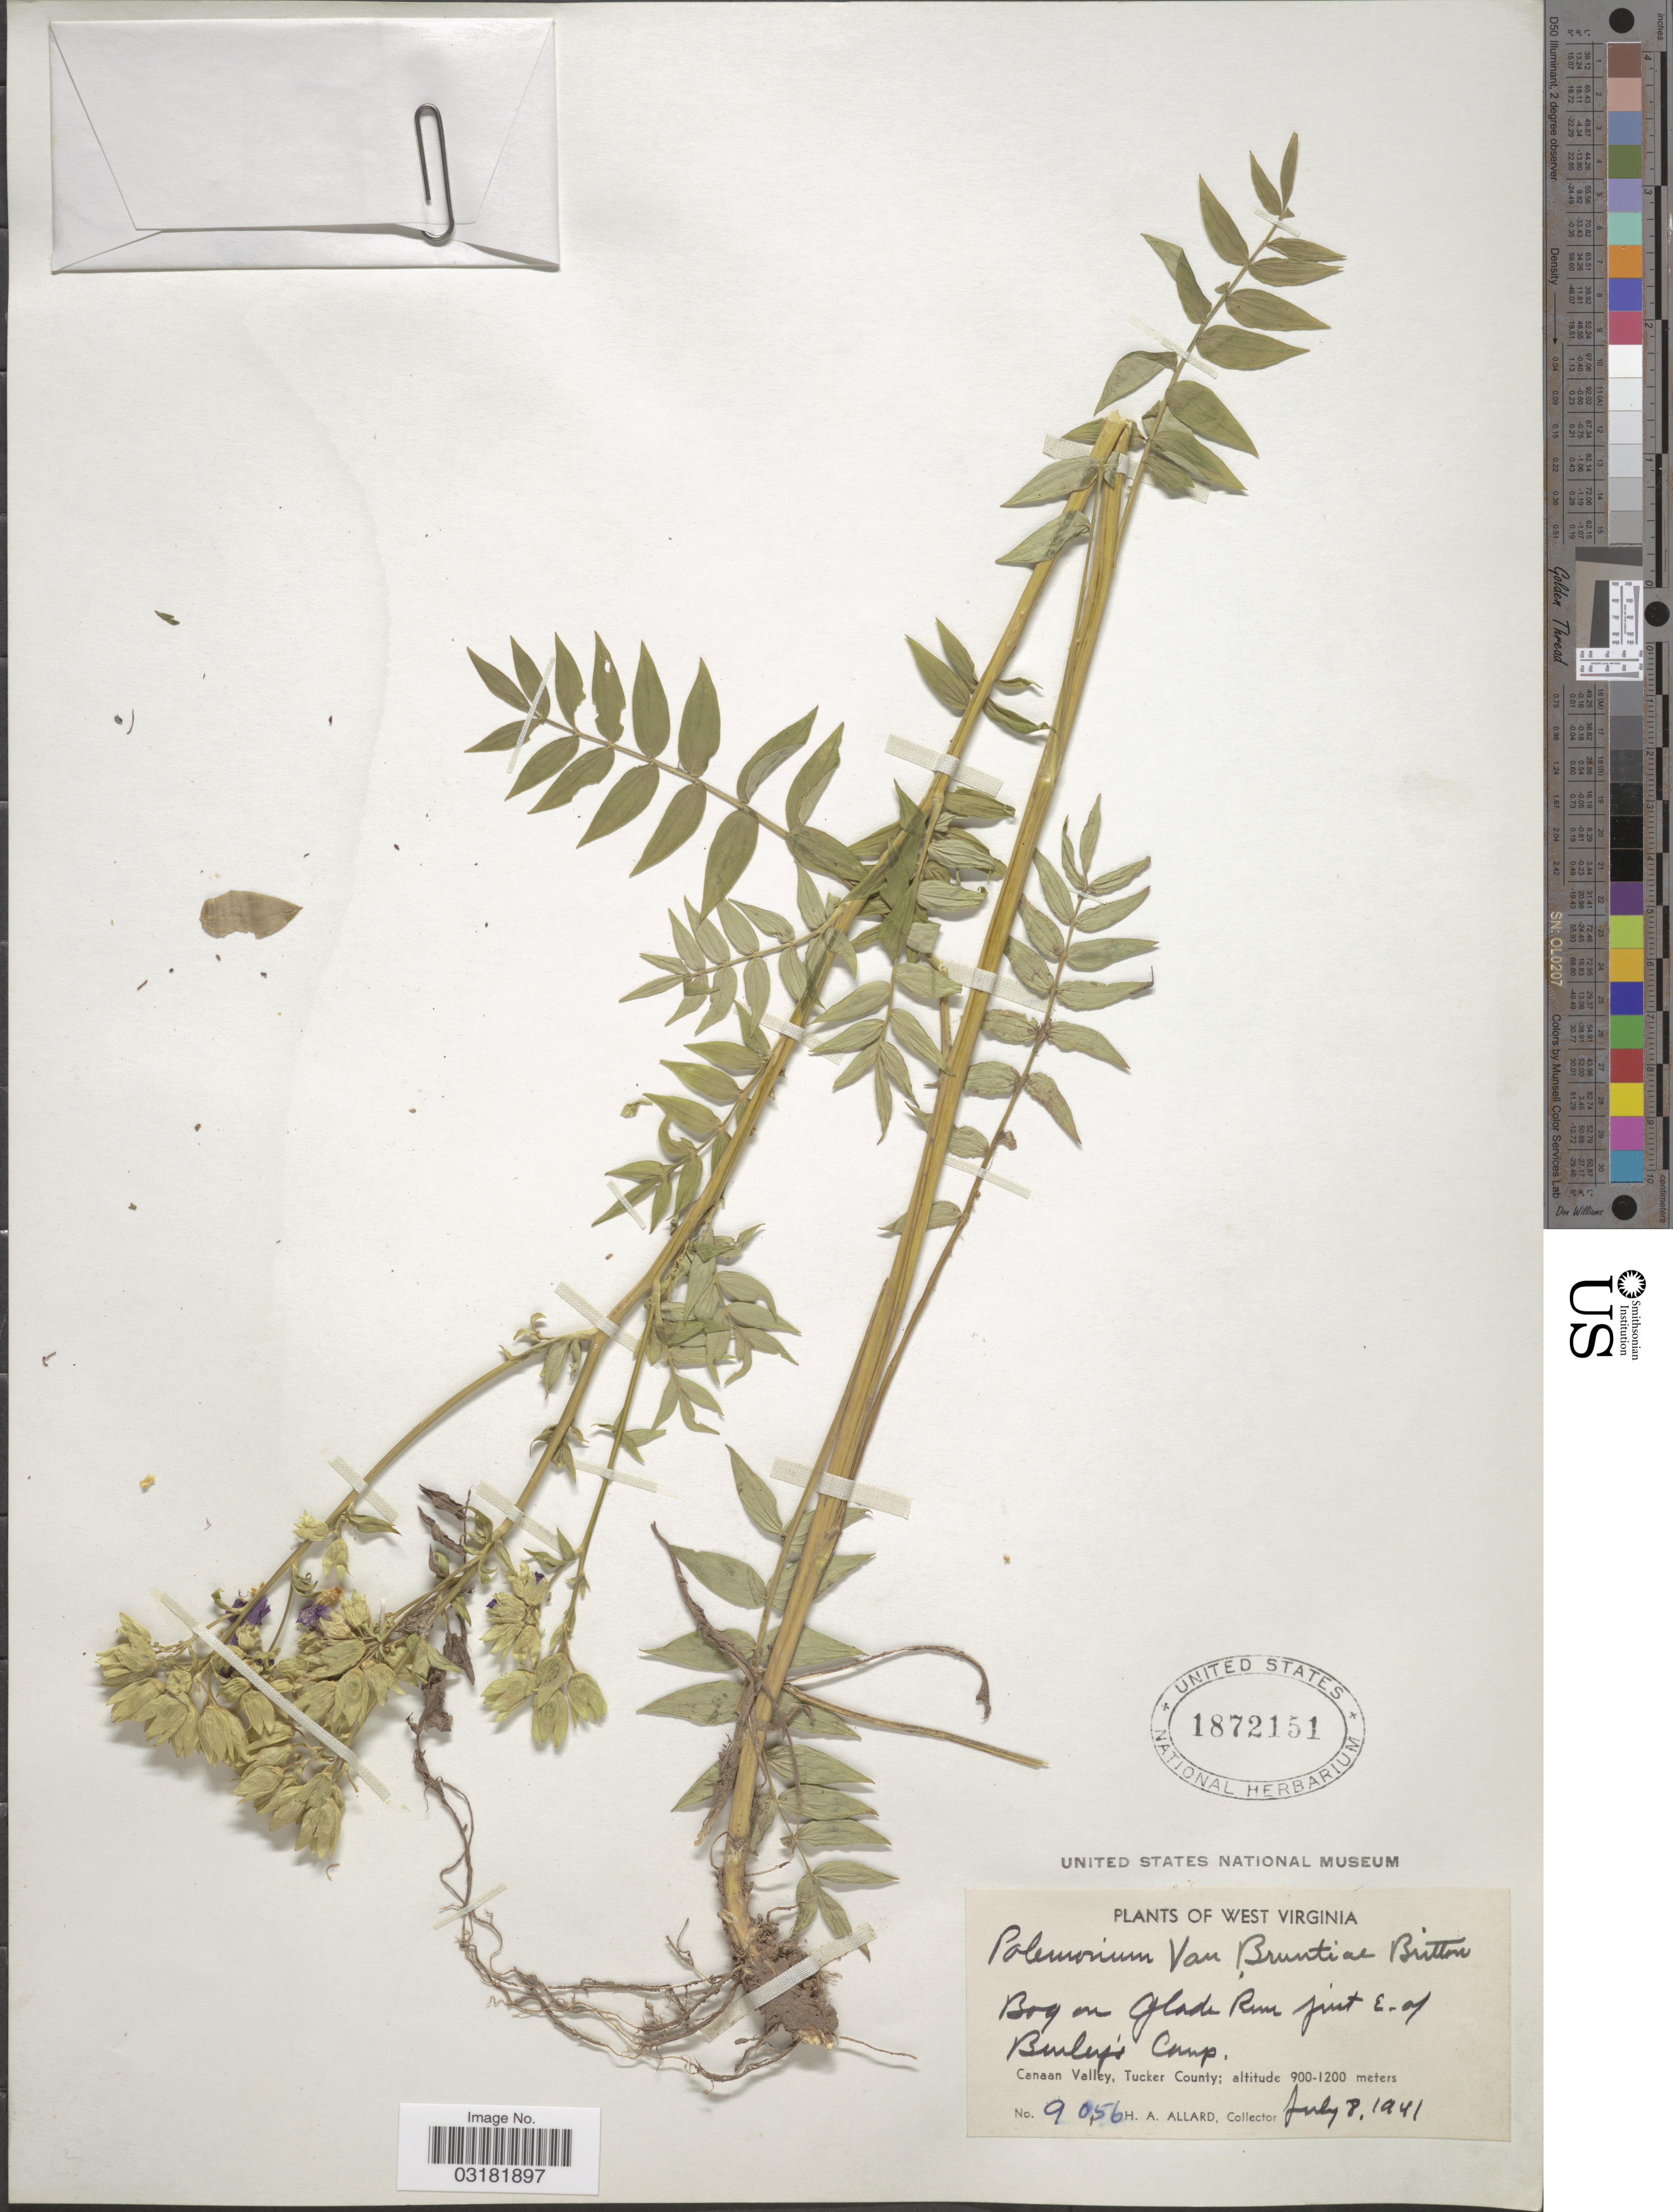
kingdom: Plantae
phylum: Tracheophyta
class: Magnoliopsida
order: Ericales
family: Polemoniaceae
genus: Polemonium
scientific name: Polemonium vanbruntiae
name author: Britton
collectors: H. A. Allard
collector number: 9056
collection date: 1941-07-08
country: United States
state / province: West Virginia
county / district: Tucker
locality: Bog on Glade Rim just E. of Canaan Valley, Tucker County.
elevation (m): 900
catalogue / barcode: US 1872151